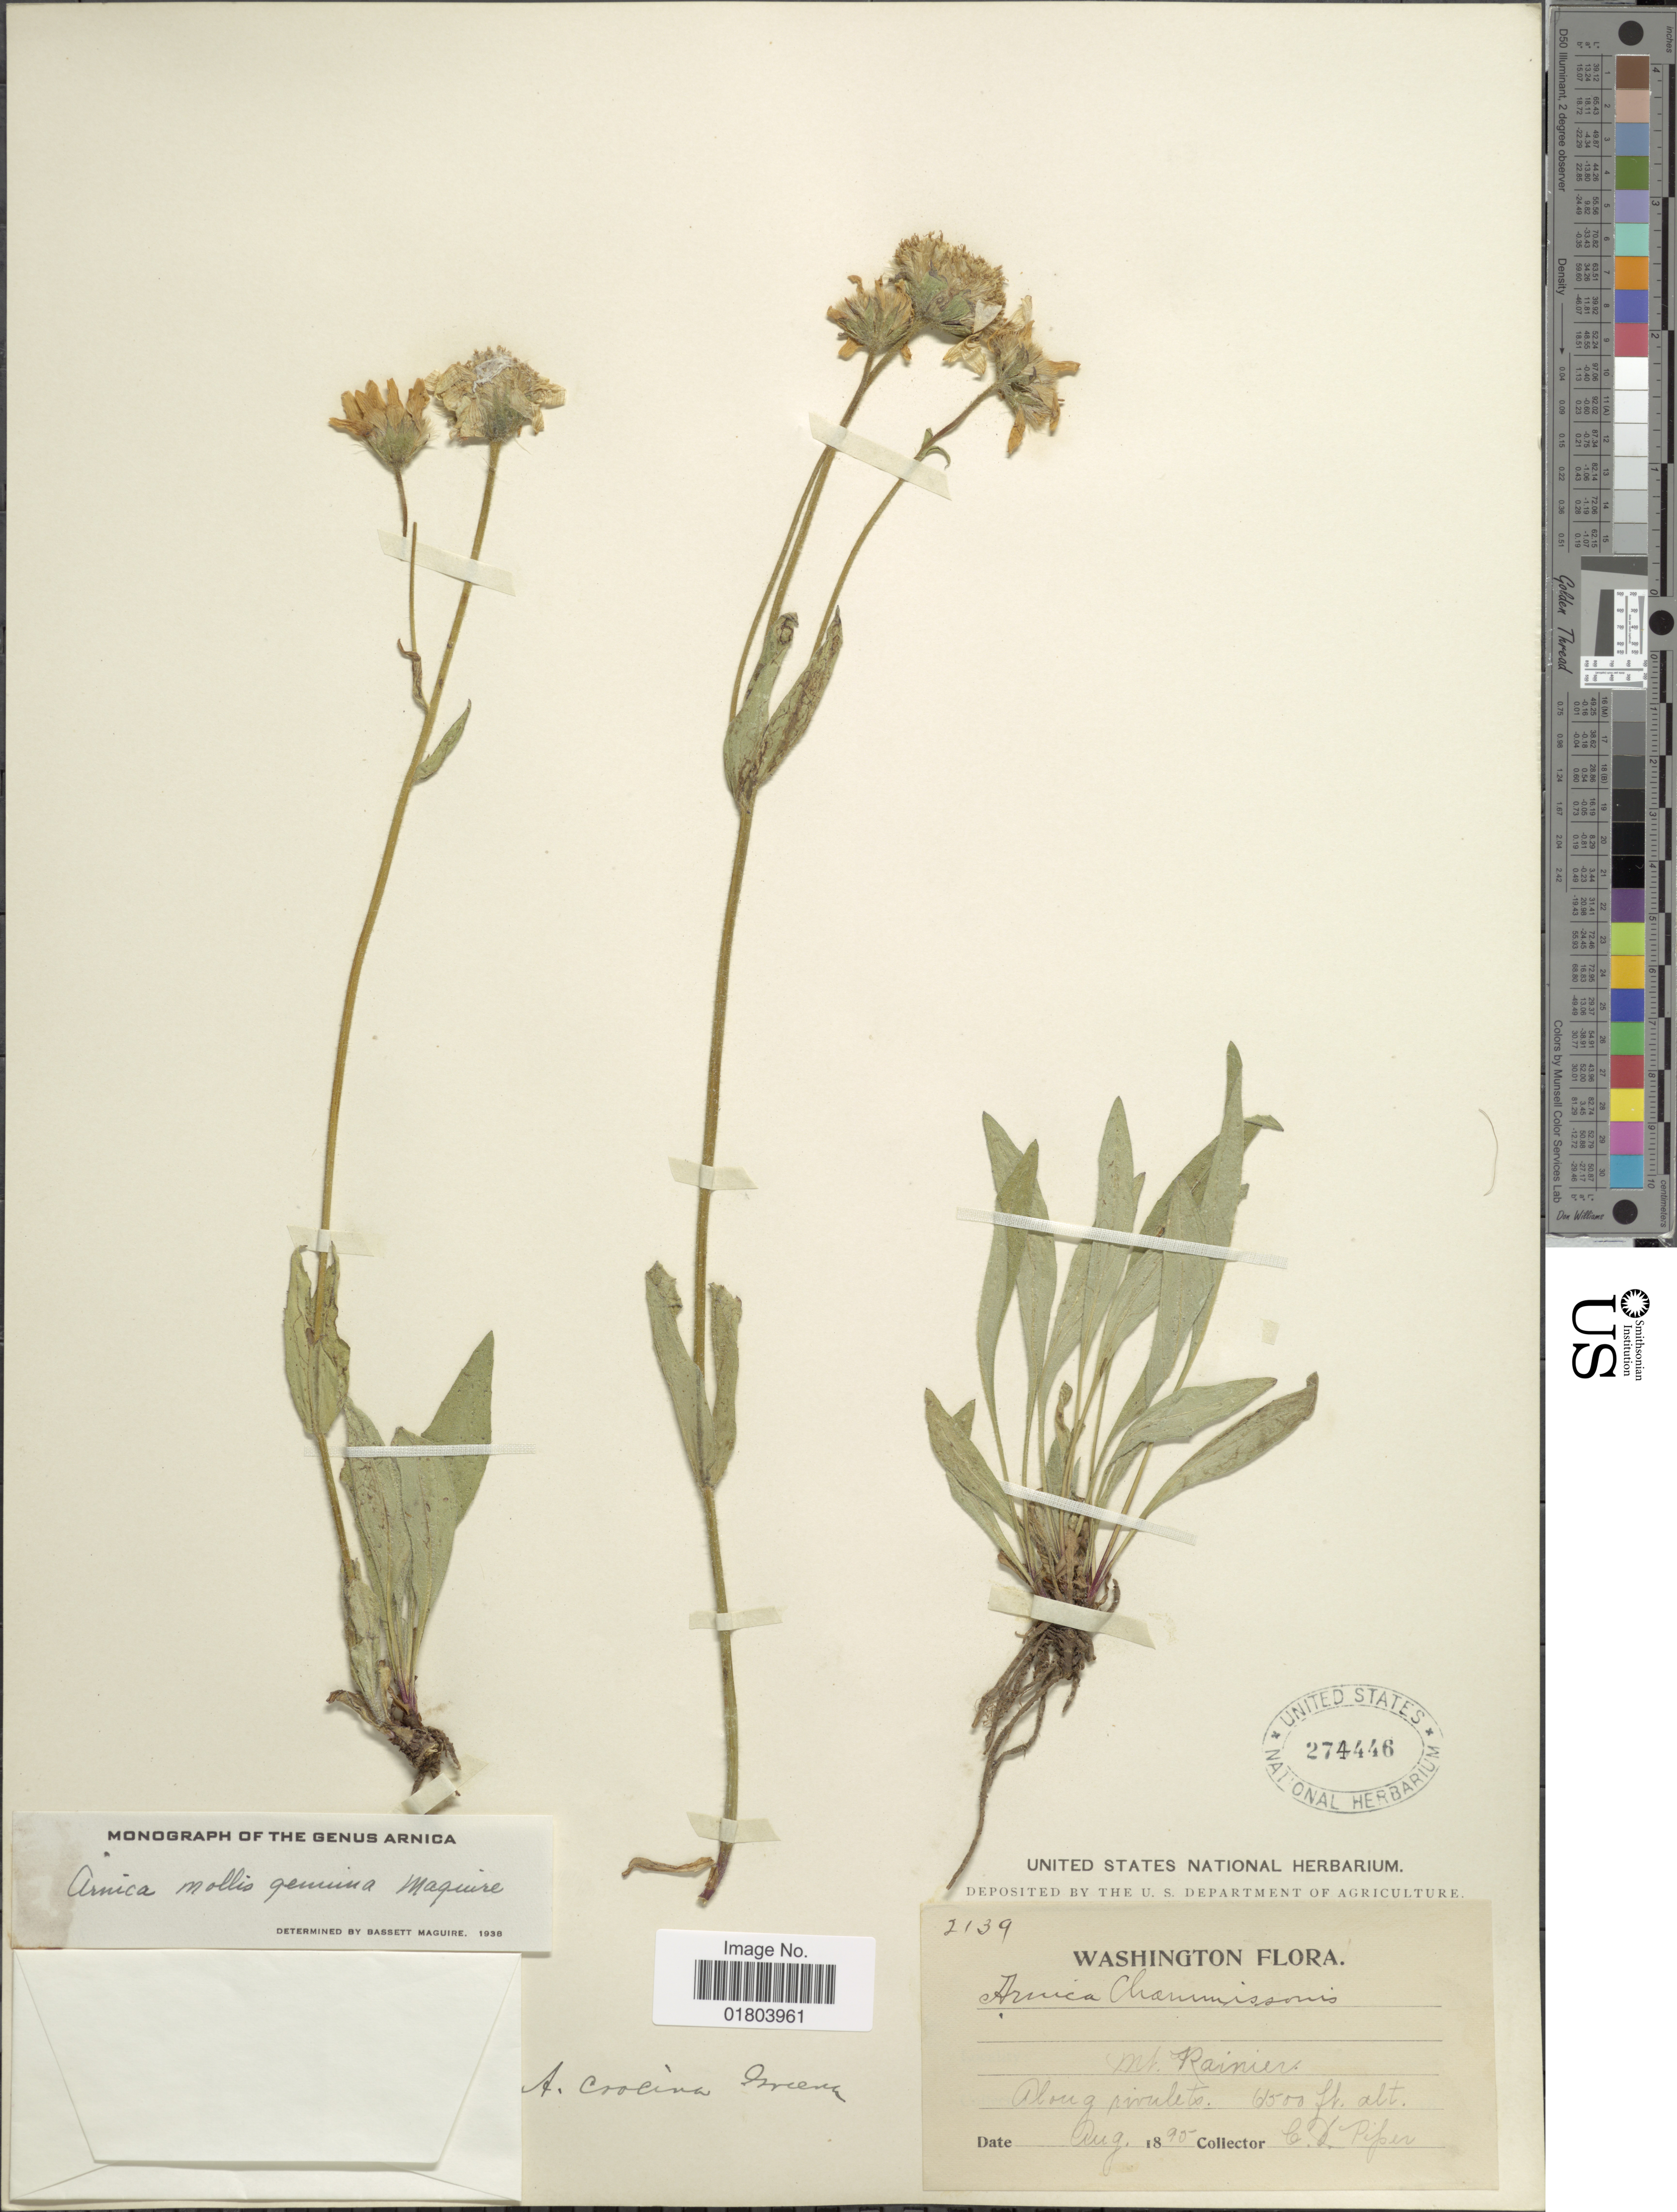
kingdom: Plantae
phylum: Tracheophyta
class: Magnoliopsida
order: Asterales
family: Asteraceae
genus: Arnica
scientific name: Arnica mollis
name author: Hook.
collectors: C. V. Piper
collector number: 2139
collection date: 1895-08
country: United States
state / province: Washington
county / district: Pierce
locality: Mt Rainier, Along rivulets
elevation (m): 1981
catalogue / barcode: US 274446